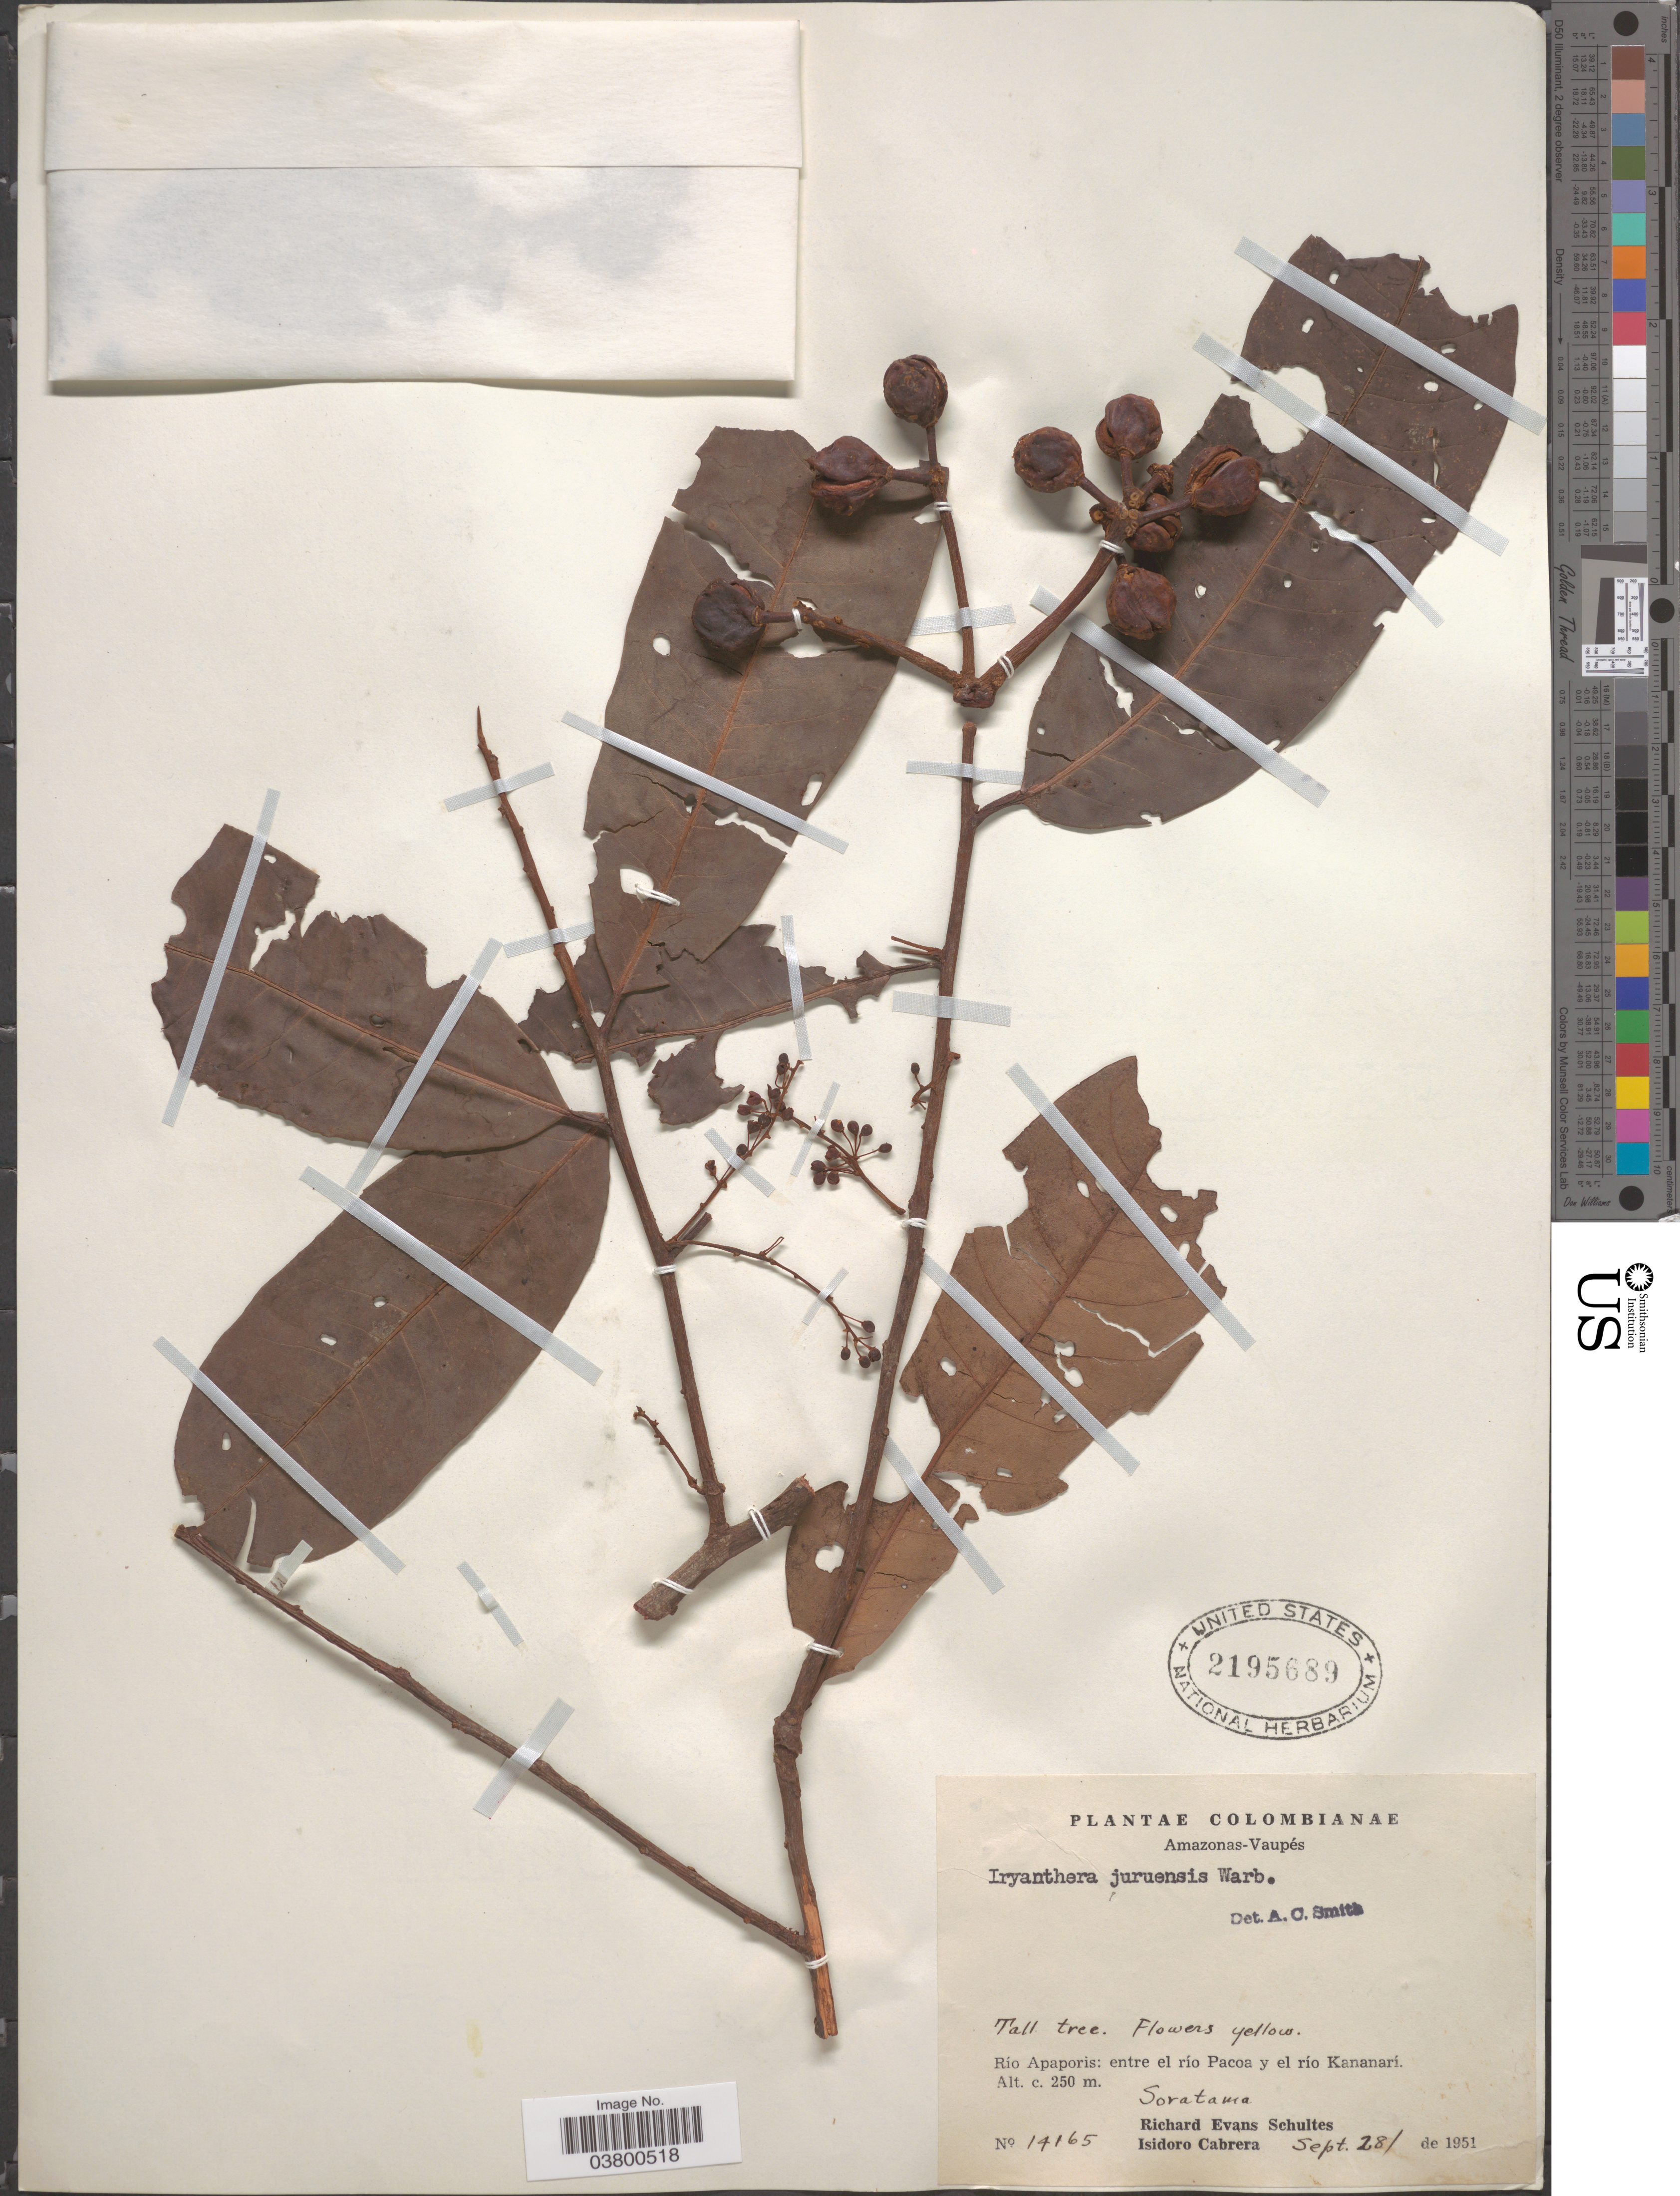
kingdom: Plantae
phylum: Tracheophyta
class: Magnoliopsida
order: Magnoliales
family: Myristicaceae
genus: Iryanthera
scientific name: Iryanthera juruensis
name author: Warb.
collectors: R. E. Schultes & I. Cabrera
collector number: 14165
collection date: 1951-09-28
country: Colombia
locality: Amazonas-Vaupés. Río Apaporis: entre el río Pacoa y el río Kananarí. Soratama.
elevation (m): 250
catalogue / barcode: US 2195689